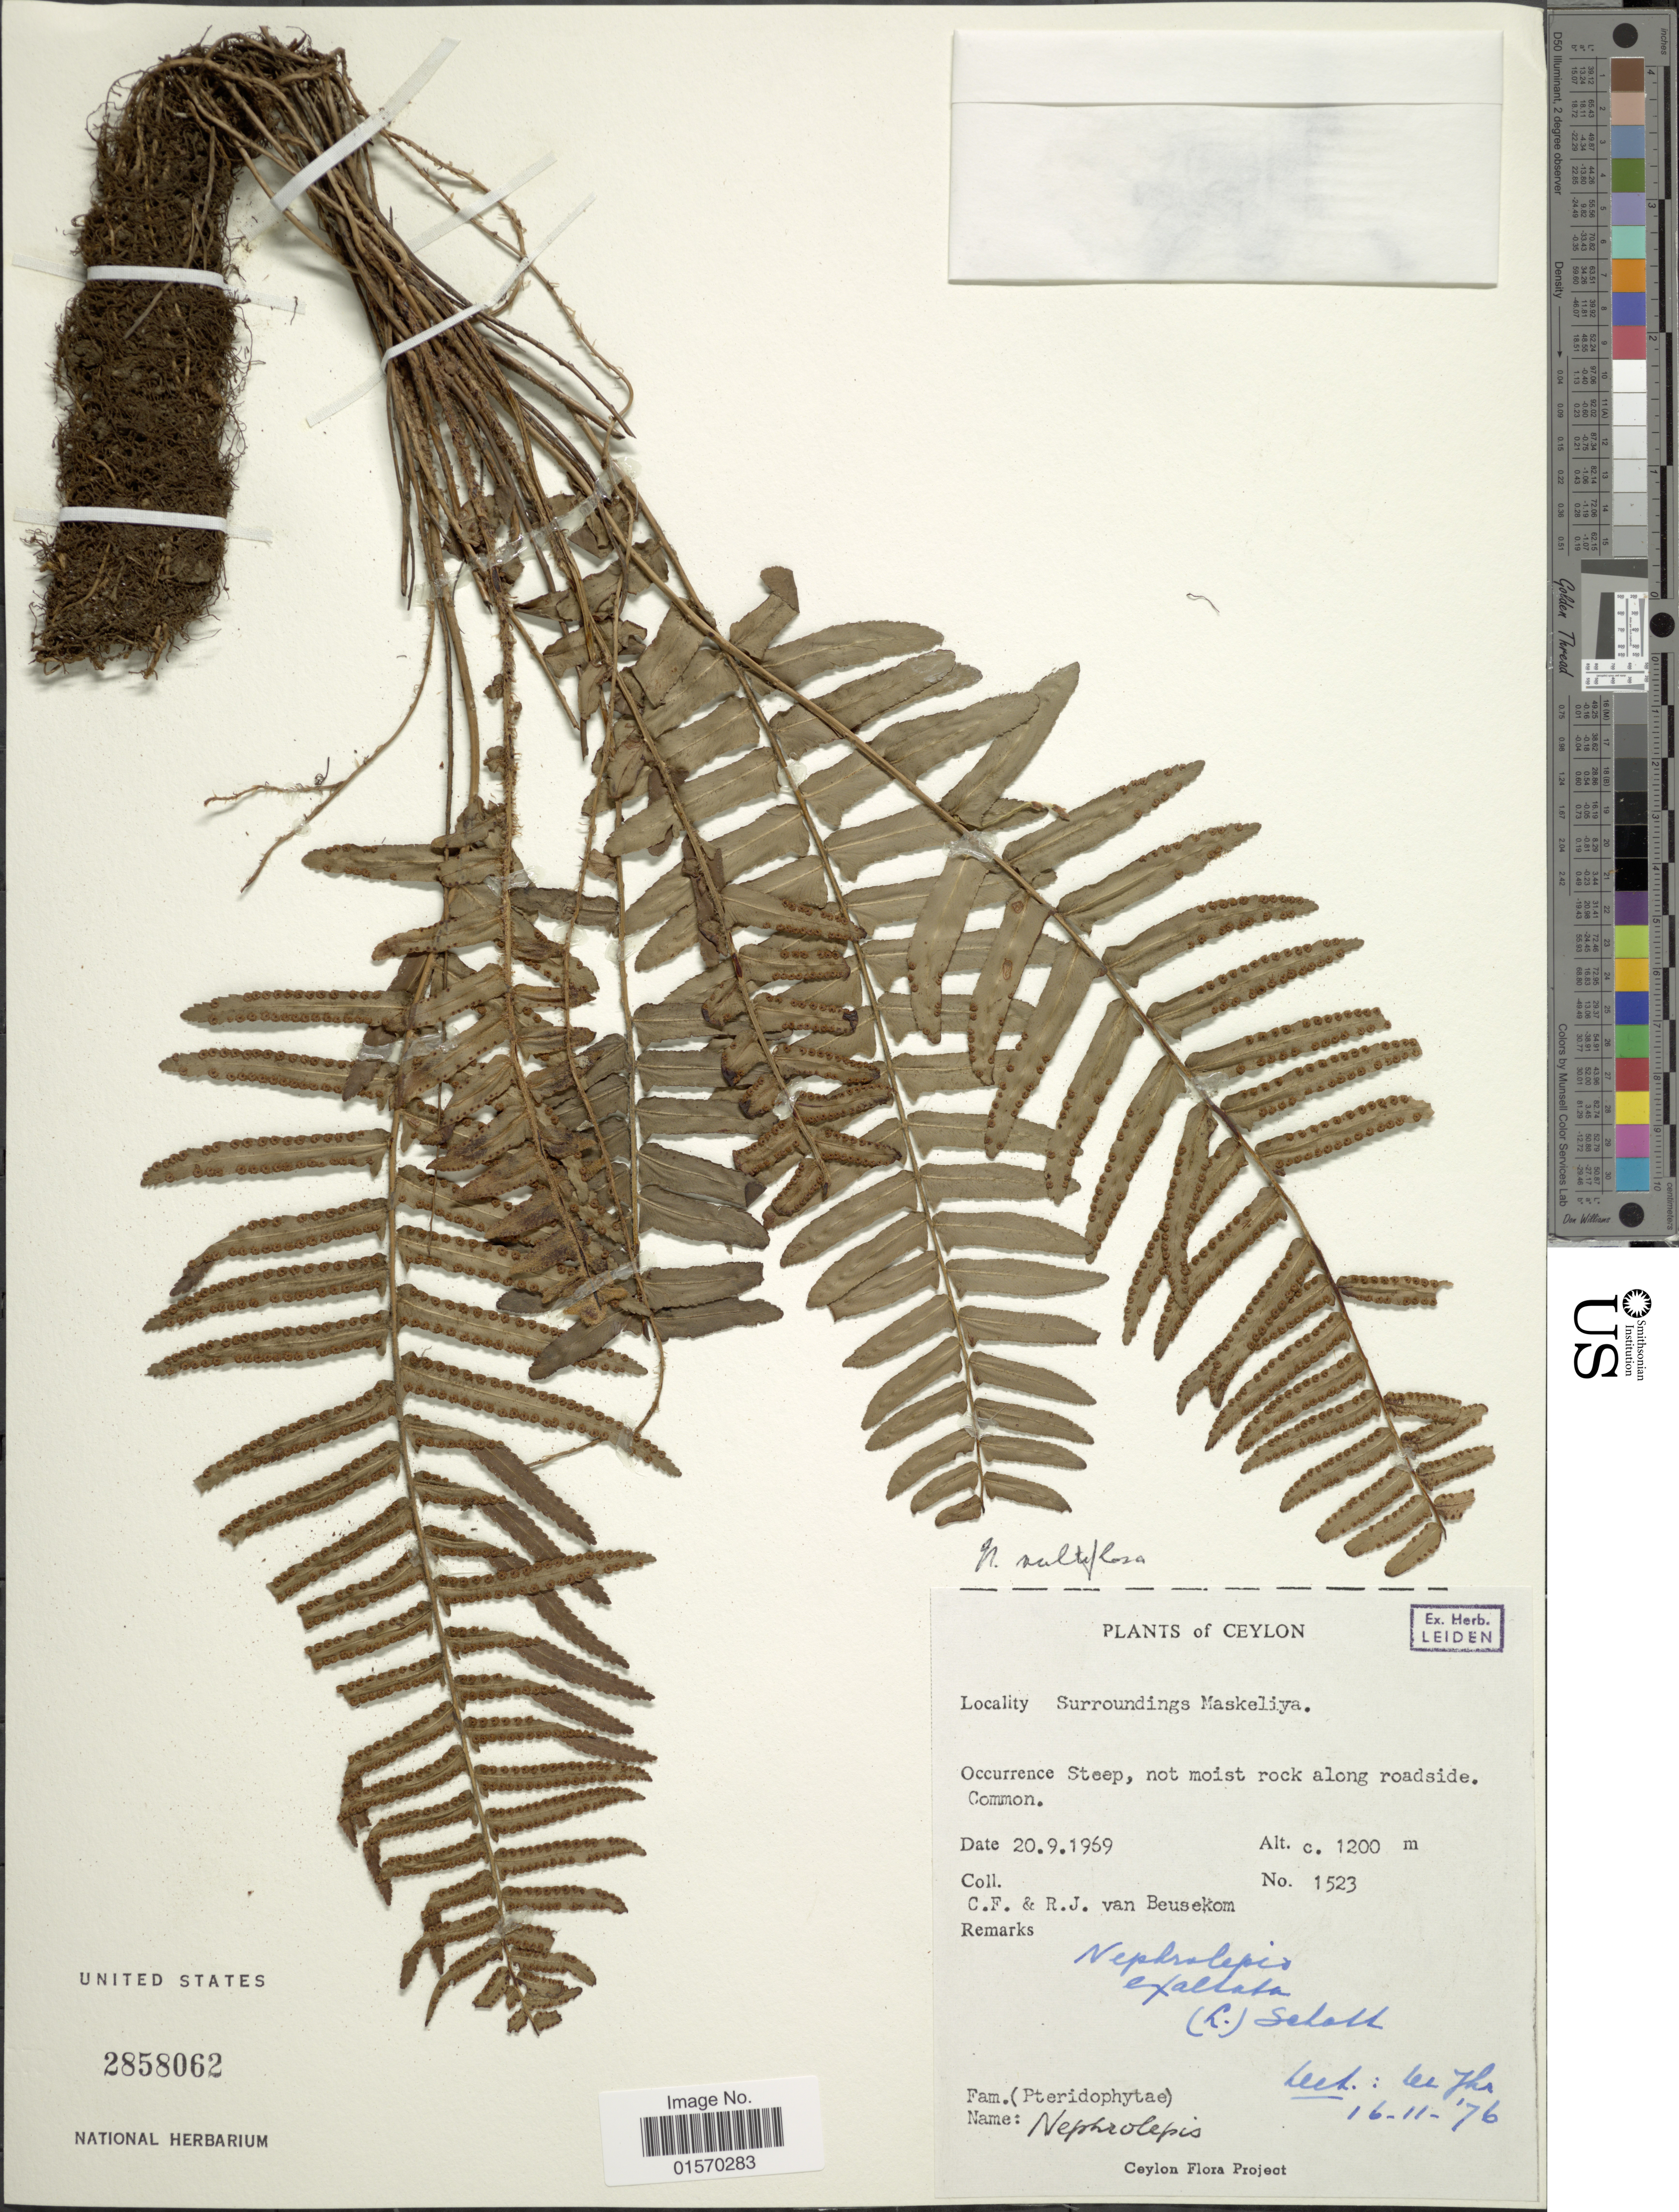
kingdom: Plantae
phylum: Tracheophyta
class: Polypodiopsida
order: Polypodiales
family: Nephrolepidaceae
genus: Nephrolepis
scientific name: Nephrolepis multiflora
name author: (Roxb.) F.M. Jarrett ex C.V. Morton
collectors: C. van Beusecom & R. van Beusecom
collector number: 1523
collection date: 1969-09-20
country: Sri Lanka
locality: Ceylon. Surroundings Maskeliya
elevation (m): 1200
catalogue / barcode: US 2858062